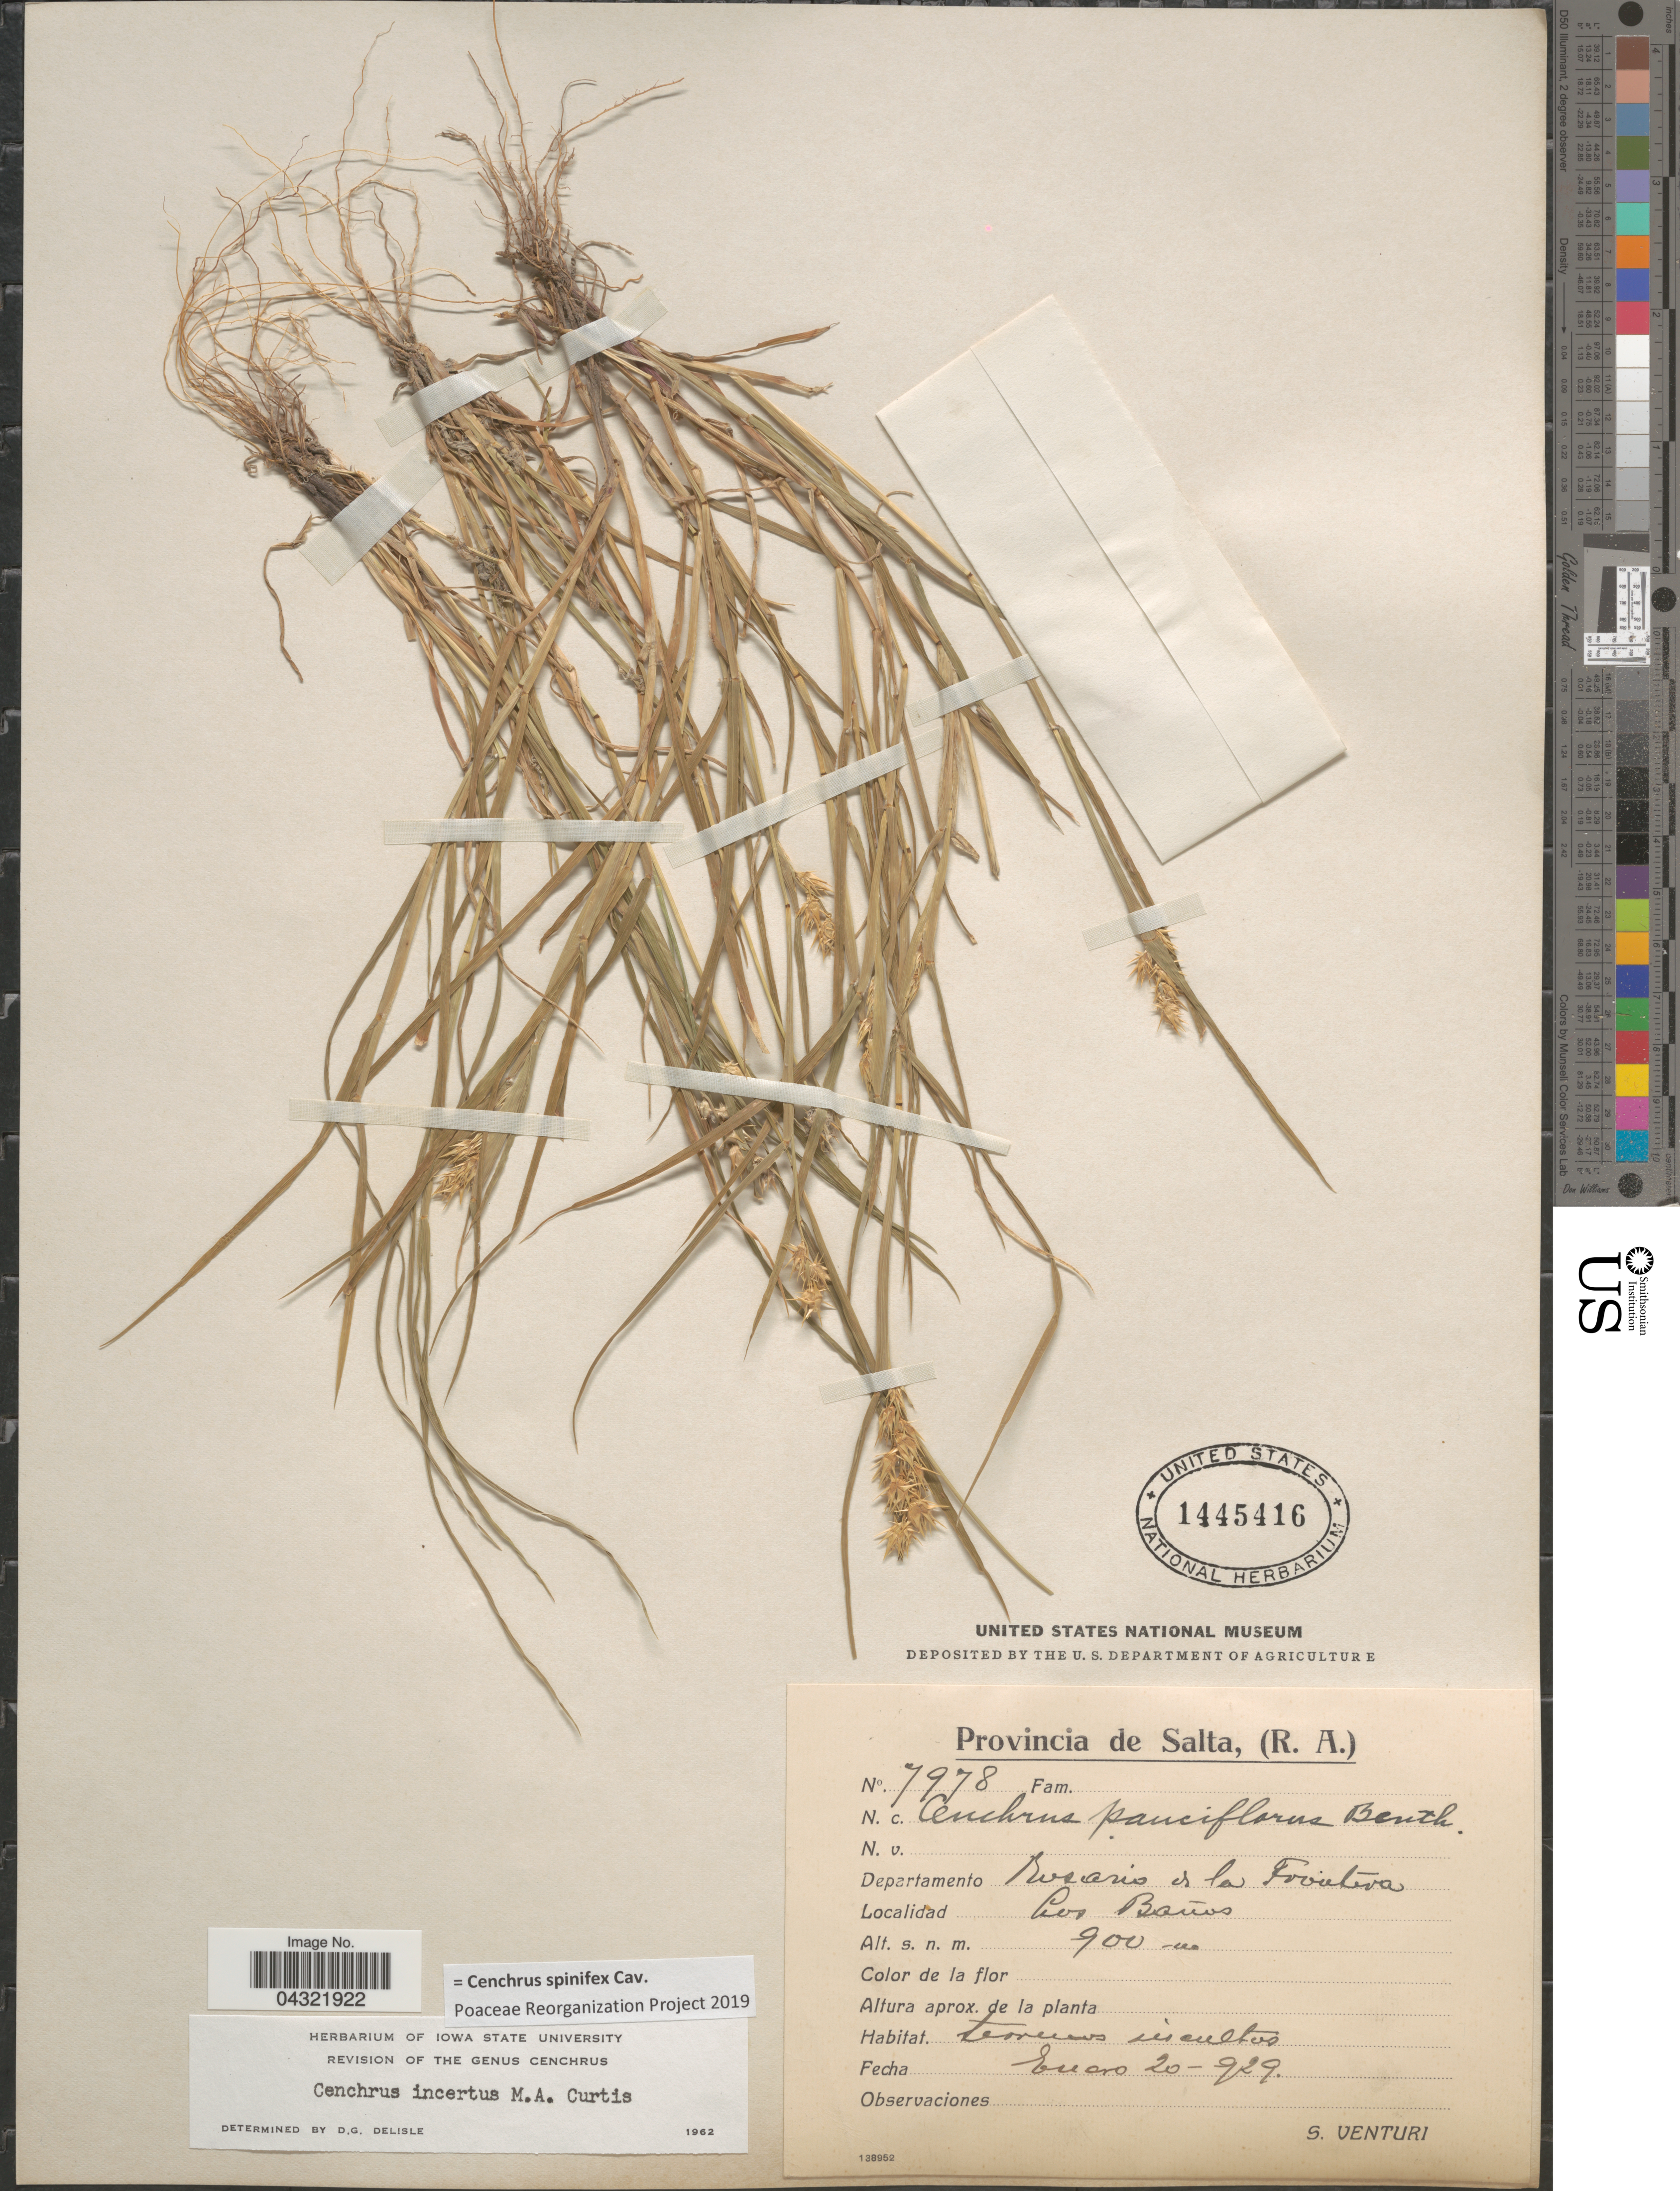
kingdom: Plantae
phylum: Tracheophyta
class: Liliopsida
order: Poales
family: Poaceae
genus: Cenchrus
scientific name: Cenchrus spinifex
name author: Cav.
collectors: S. Venturi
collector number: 7978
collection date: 1929-01-20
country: Argentina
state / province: Salta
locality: Departamento Rosario de la Frontera. Los Baños.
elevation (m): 900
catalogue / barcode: US 1445416